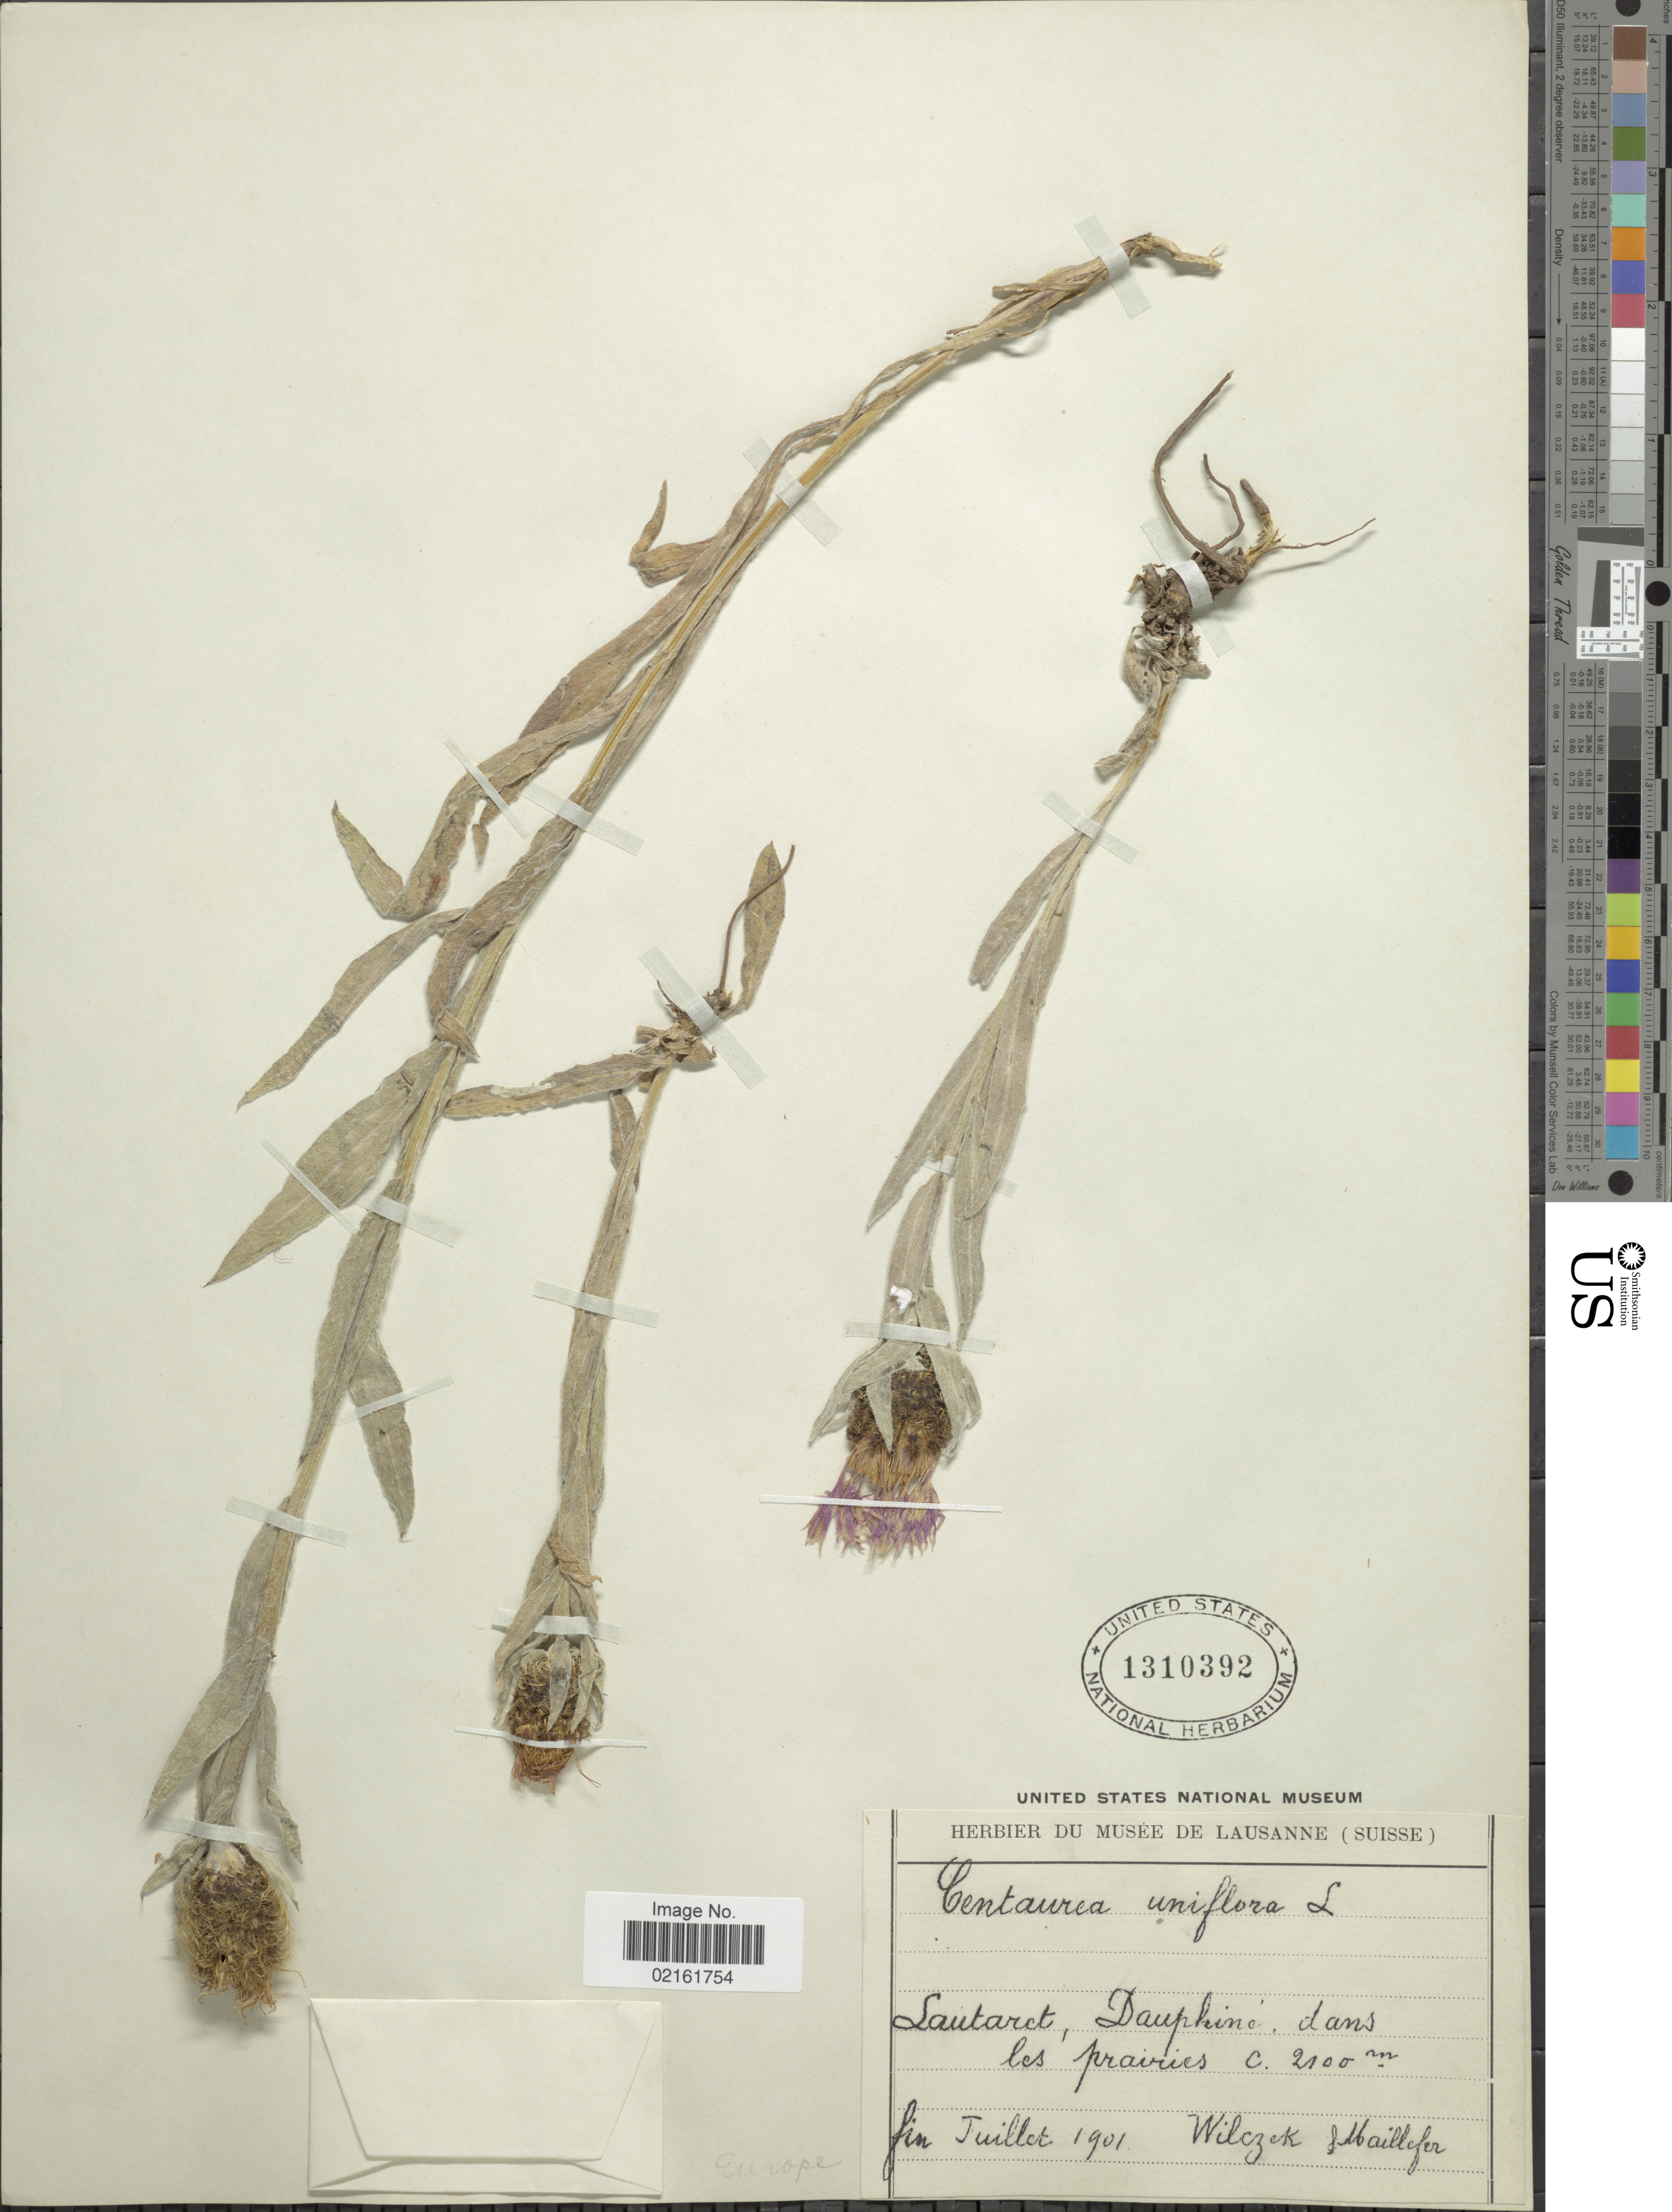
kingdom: Plantae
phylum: Tracheophyta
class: Magnoliopsida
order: Asterales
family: Asteraceae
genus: Centaurea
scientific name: Centaurea uniflora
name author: Turra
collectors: Wilczek & -. Maillefer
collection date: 1901-07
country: France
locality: Sautaret, Dauphine, dans les prairies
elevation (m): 2100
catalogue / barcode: US 1310392